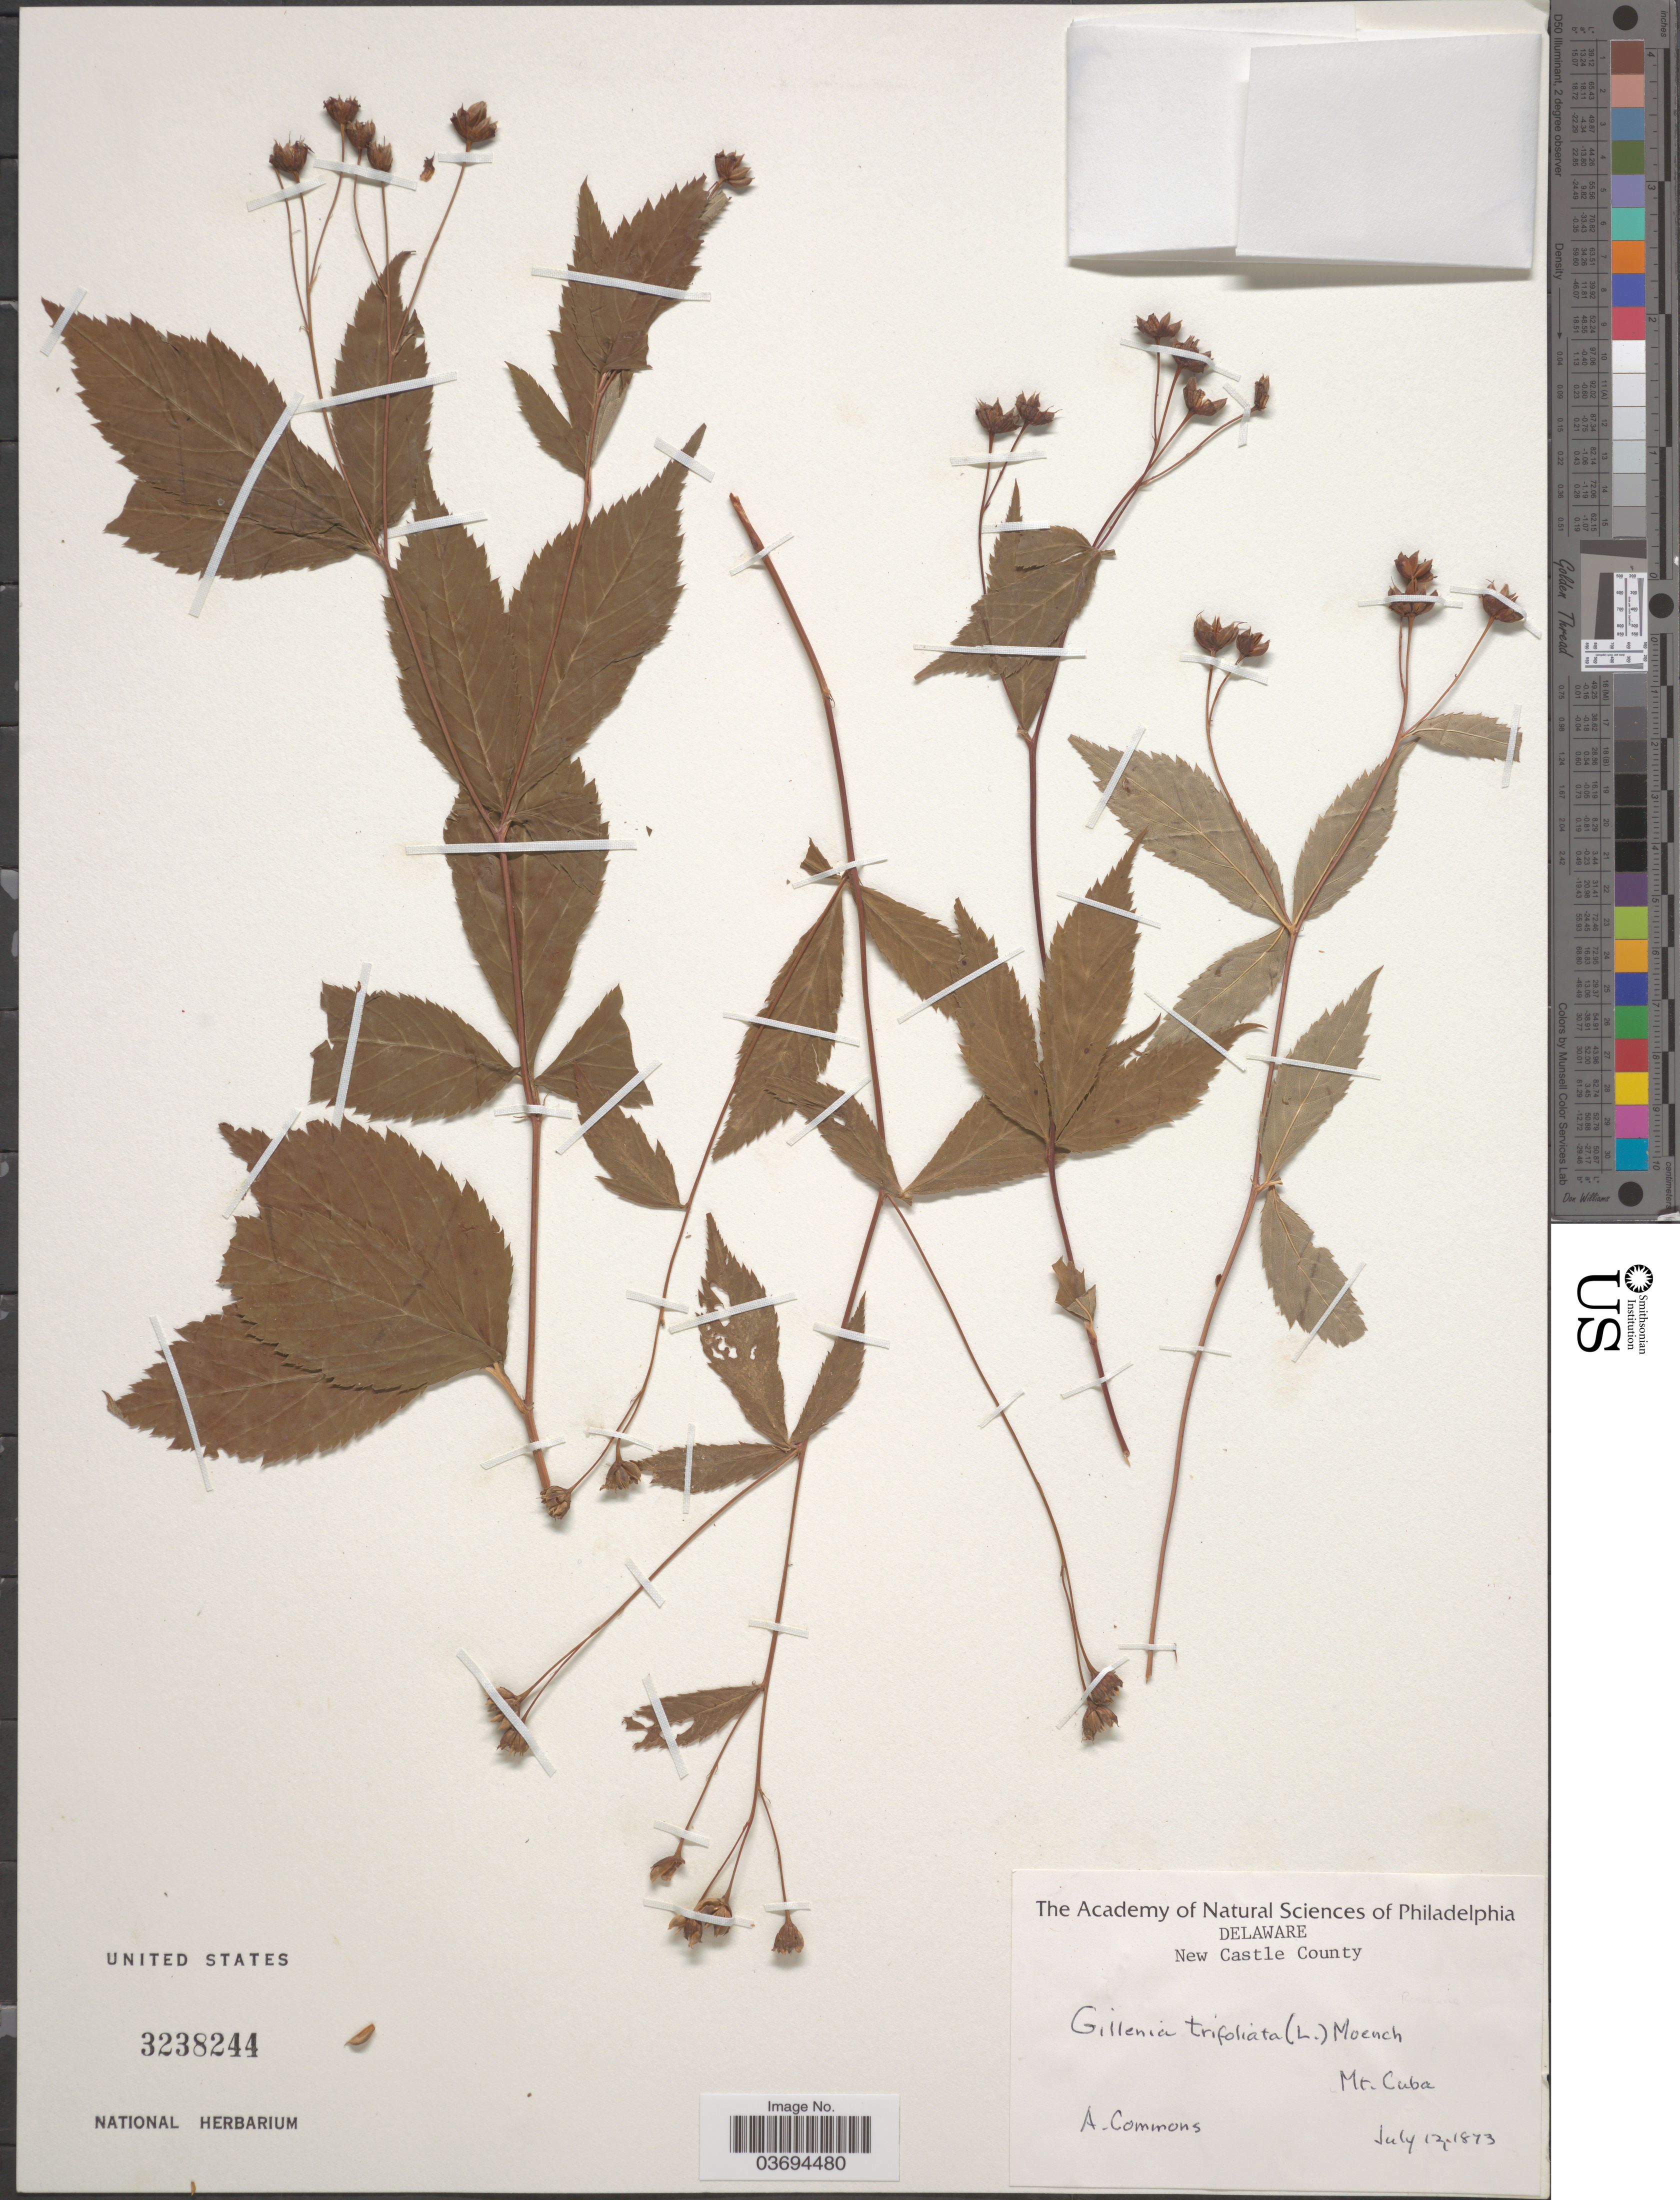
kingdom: Plantae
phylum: Tracheophyta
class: Magnoliopsida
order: Rosales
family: Rosaceae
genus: Gillenia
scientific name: Gillenia trifoliata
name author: (L.) Moench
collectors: A. Commons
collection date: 1873-07-12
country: United States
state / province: Delaware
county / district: New Castle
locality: New Castle County. Mt. Cuba.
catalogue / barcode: US 3238244